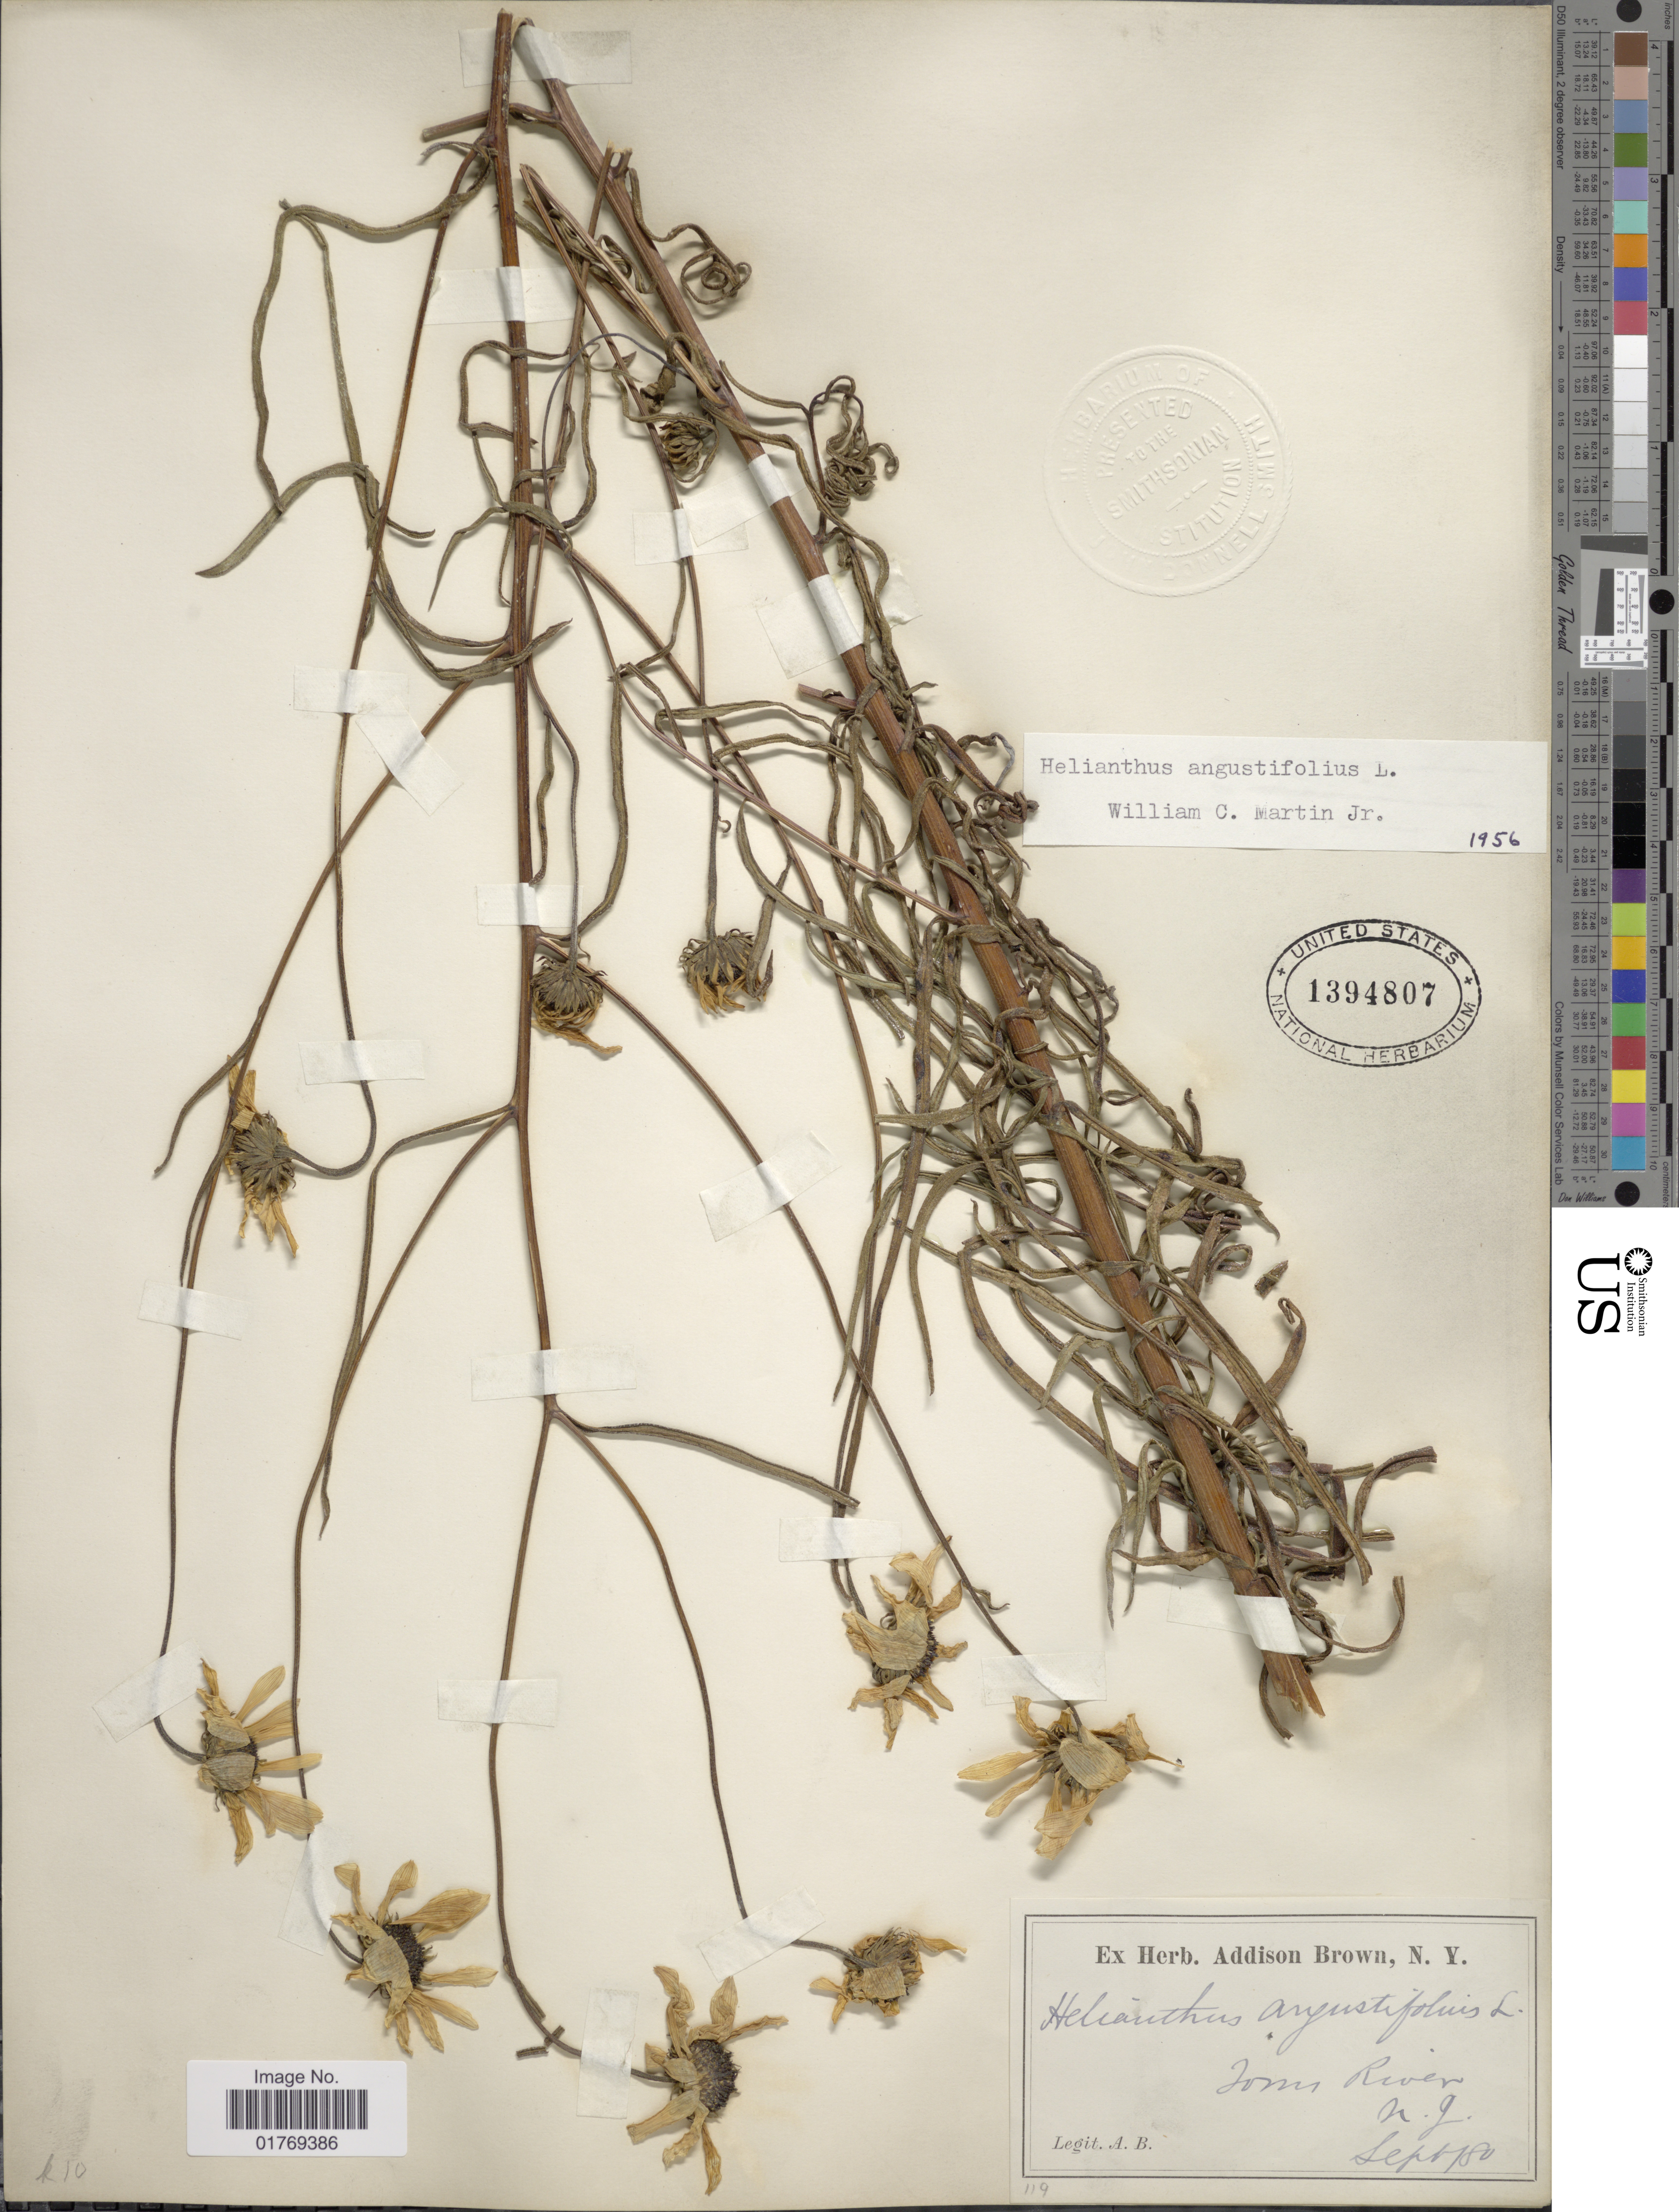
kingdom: Plantae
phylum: Tracheophyta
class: Magnoliopsida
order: Asterales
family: Asteraceae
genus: Helianthus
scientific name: Helianthus angustifolius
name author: L.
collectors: A. Brown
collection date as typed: Transcribed d/m/y: /9/80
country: United States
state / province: New Jersey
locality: Toms River, N.J.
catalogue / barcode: US 1394807